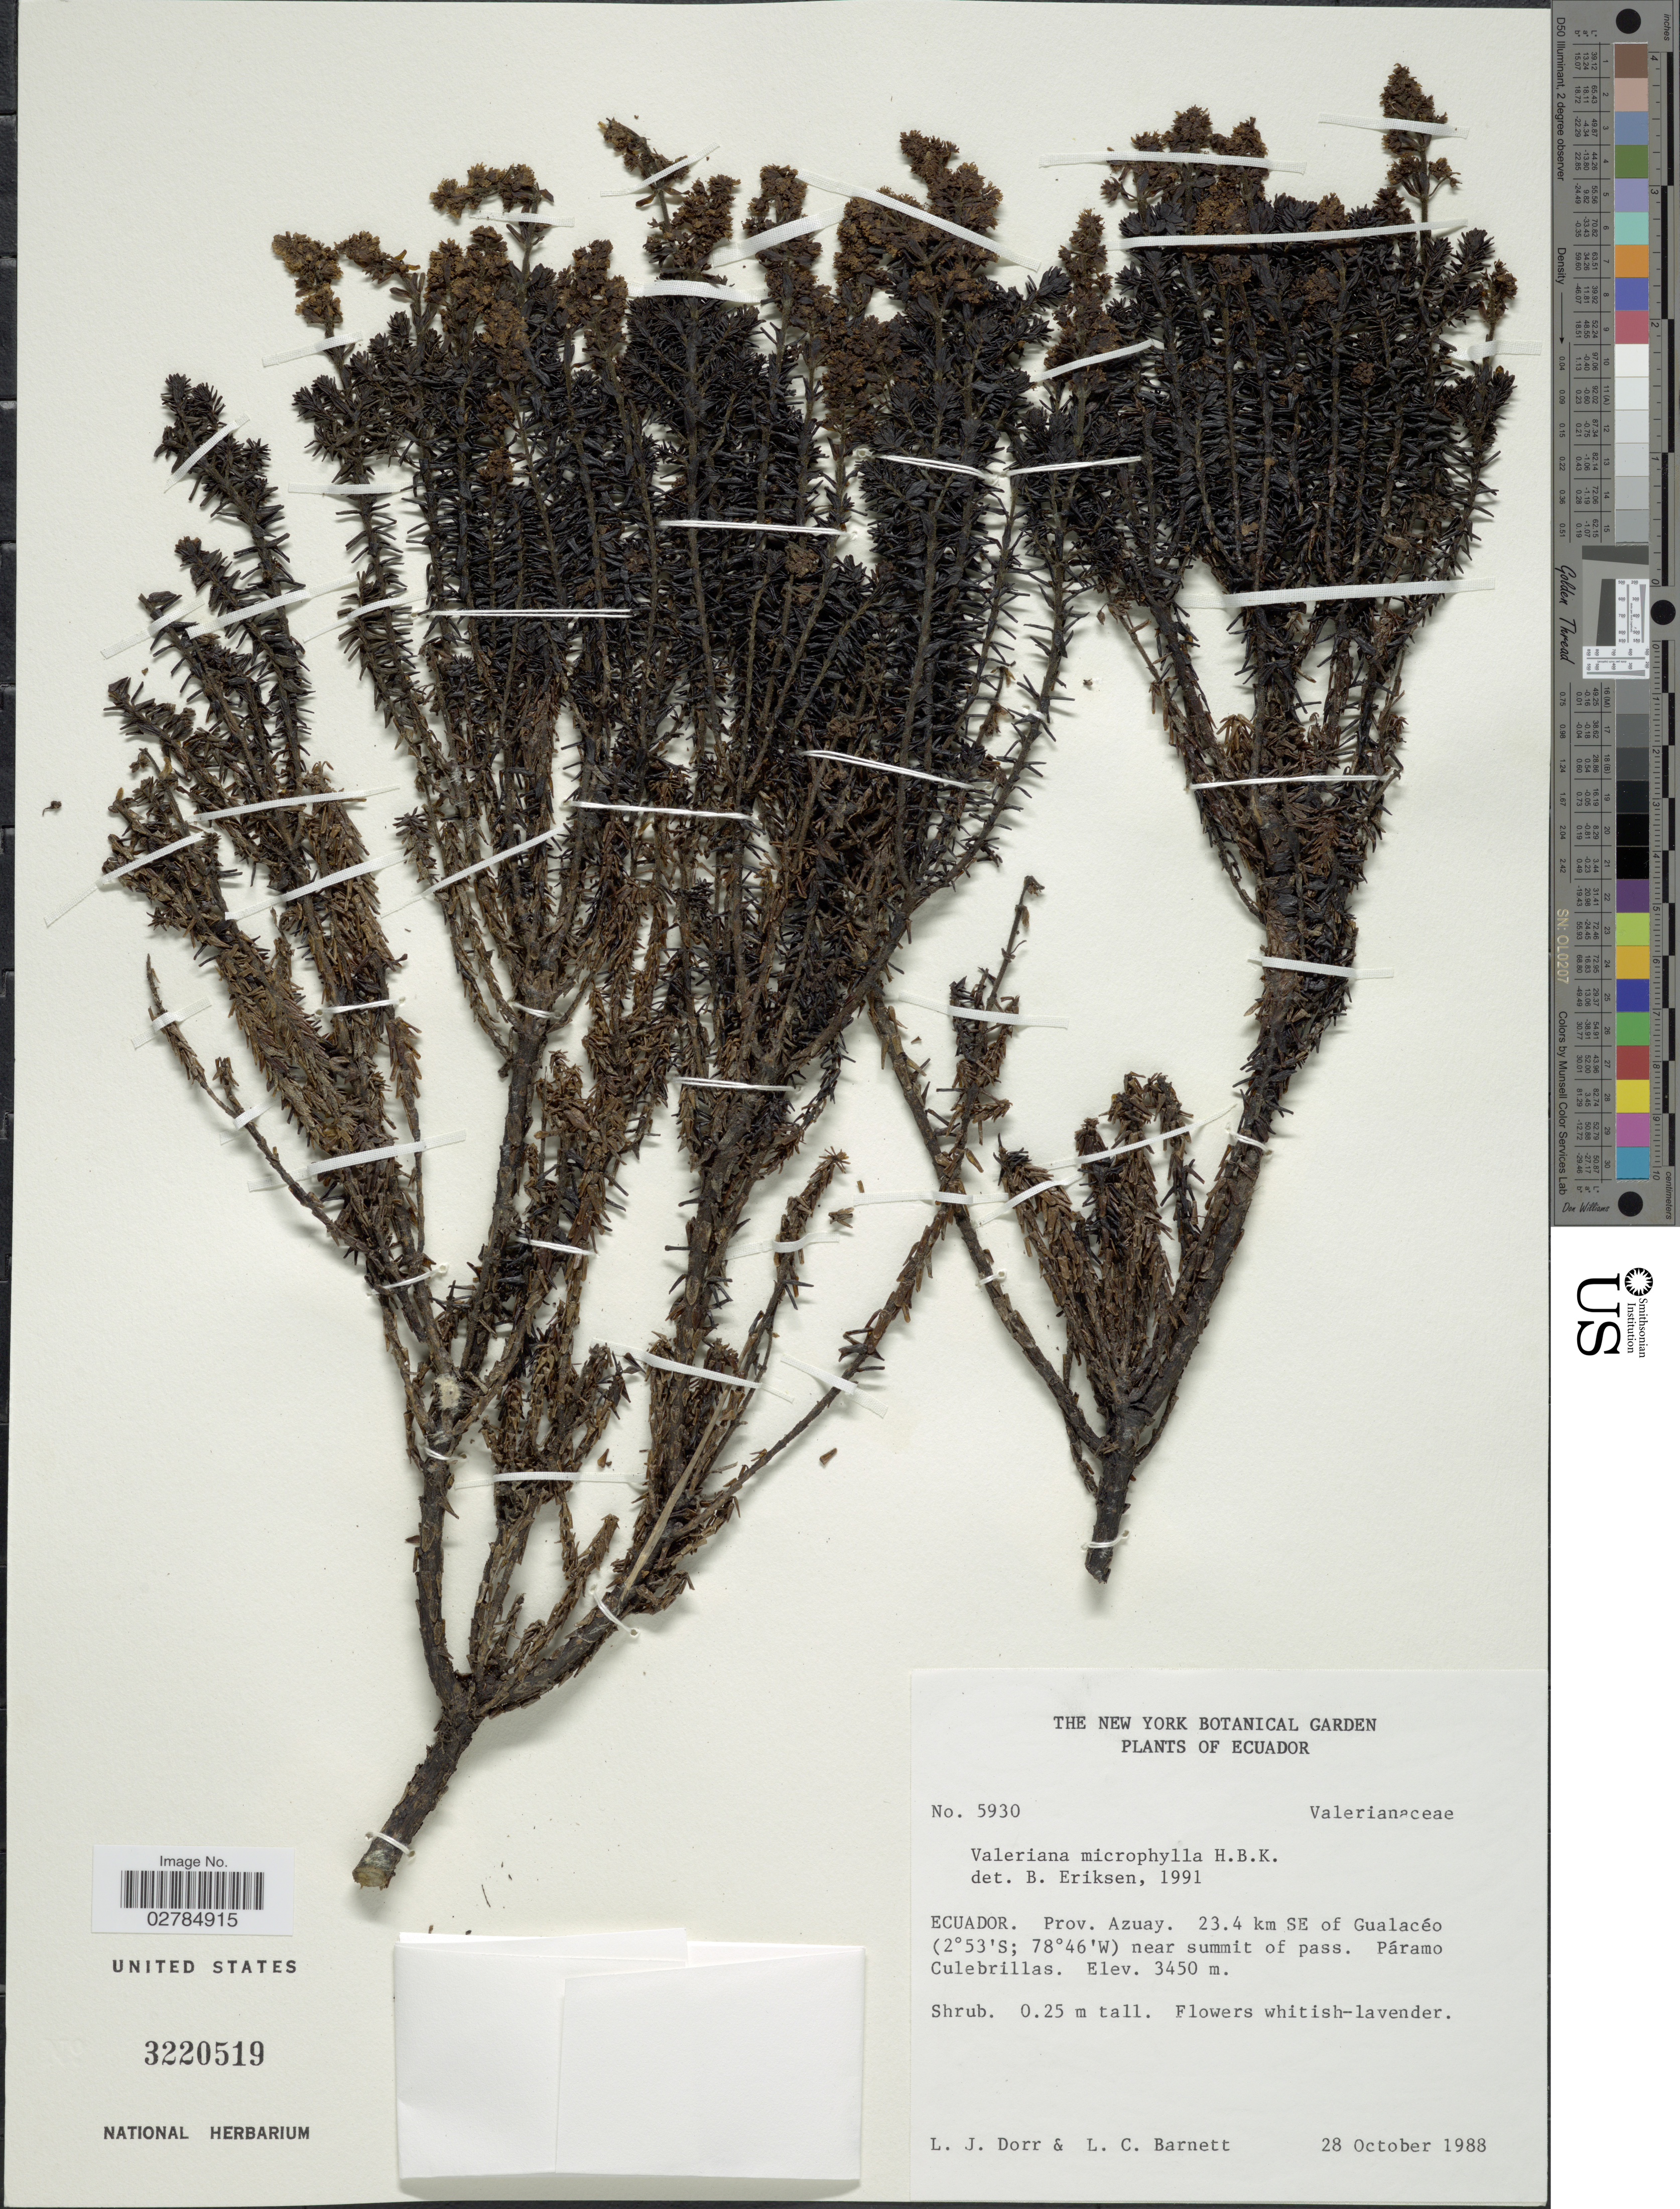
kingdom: Plantae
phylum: Tracheophyta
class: Magnoliopsida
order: Dipsacales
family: Caprifoliaceae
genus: Valeriana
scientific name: Valeriana microphylla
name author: Kunth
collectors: L. J. Dorr & L. C. Barnett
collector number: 5930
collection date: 1988-10-28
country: Ecuador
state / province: Azuay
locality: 23.4 km SE of Gualacéo near summit of pass. Páramo Culebrillas.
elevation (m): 3450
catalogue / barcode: US 3220519